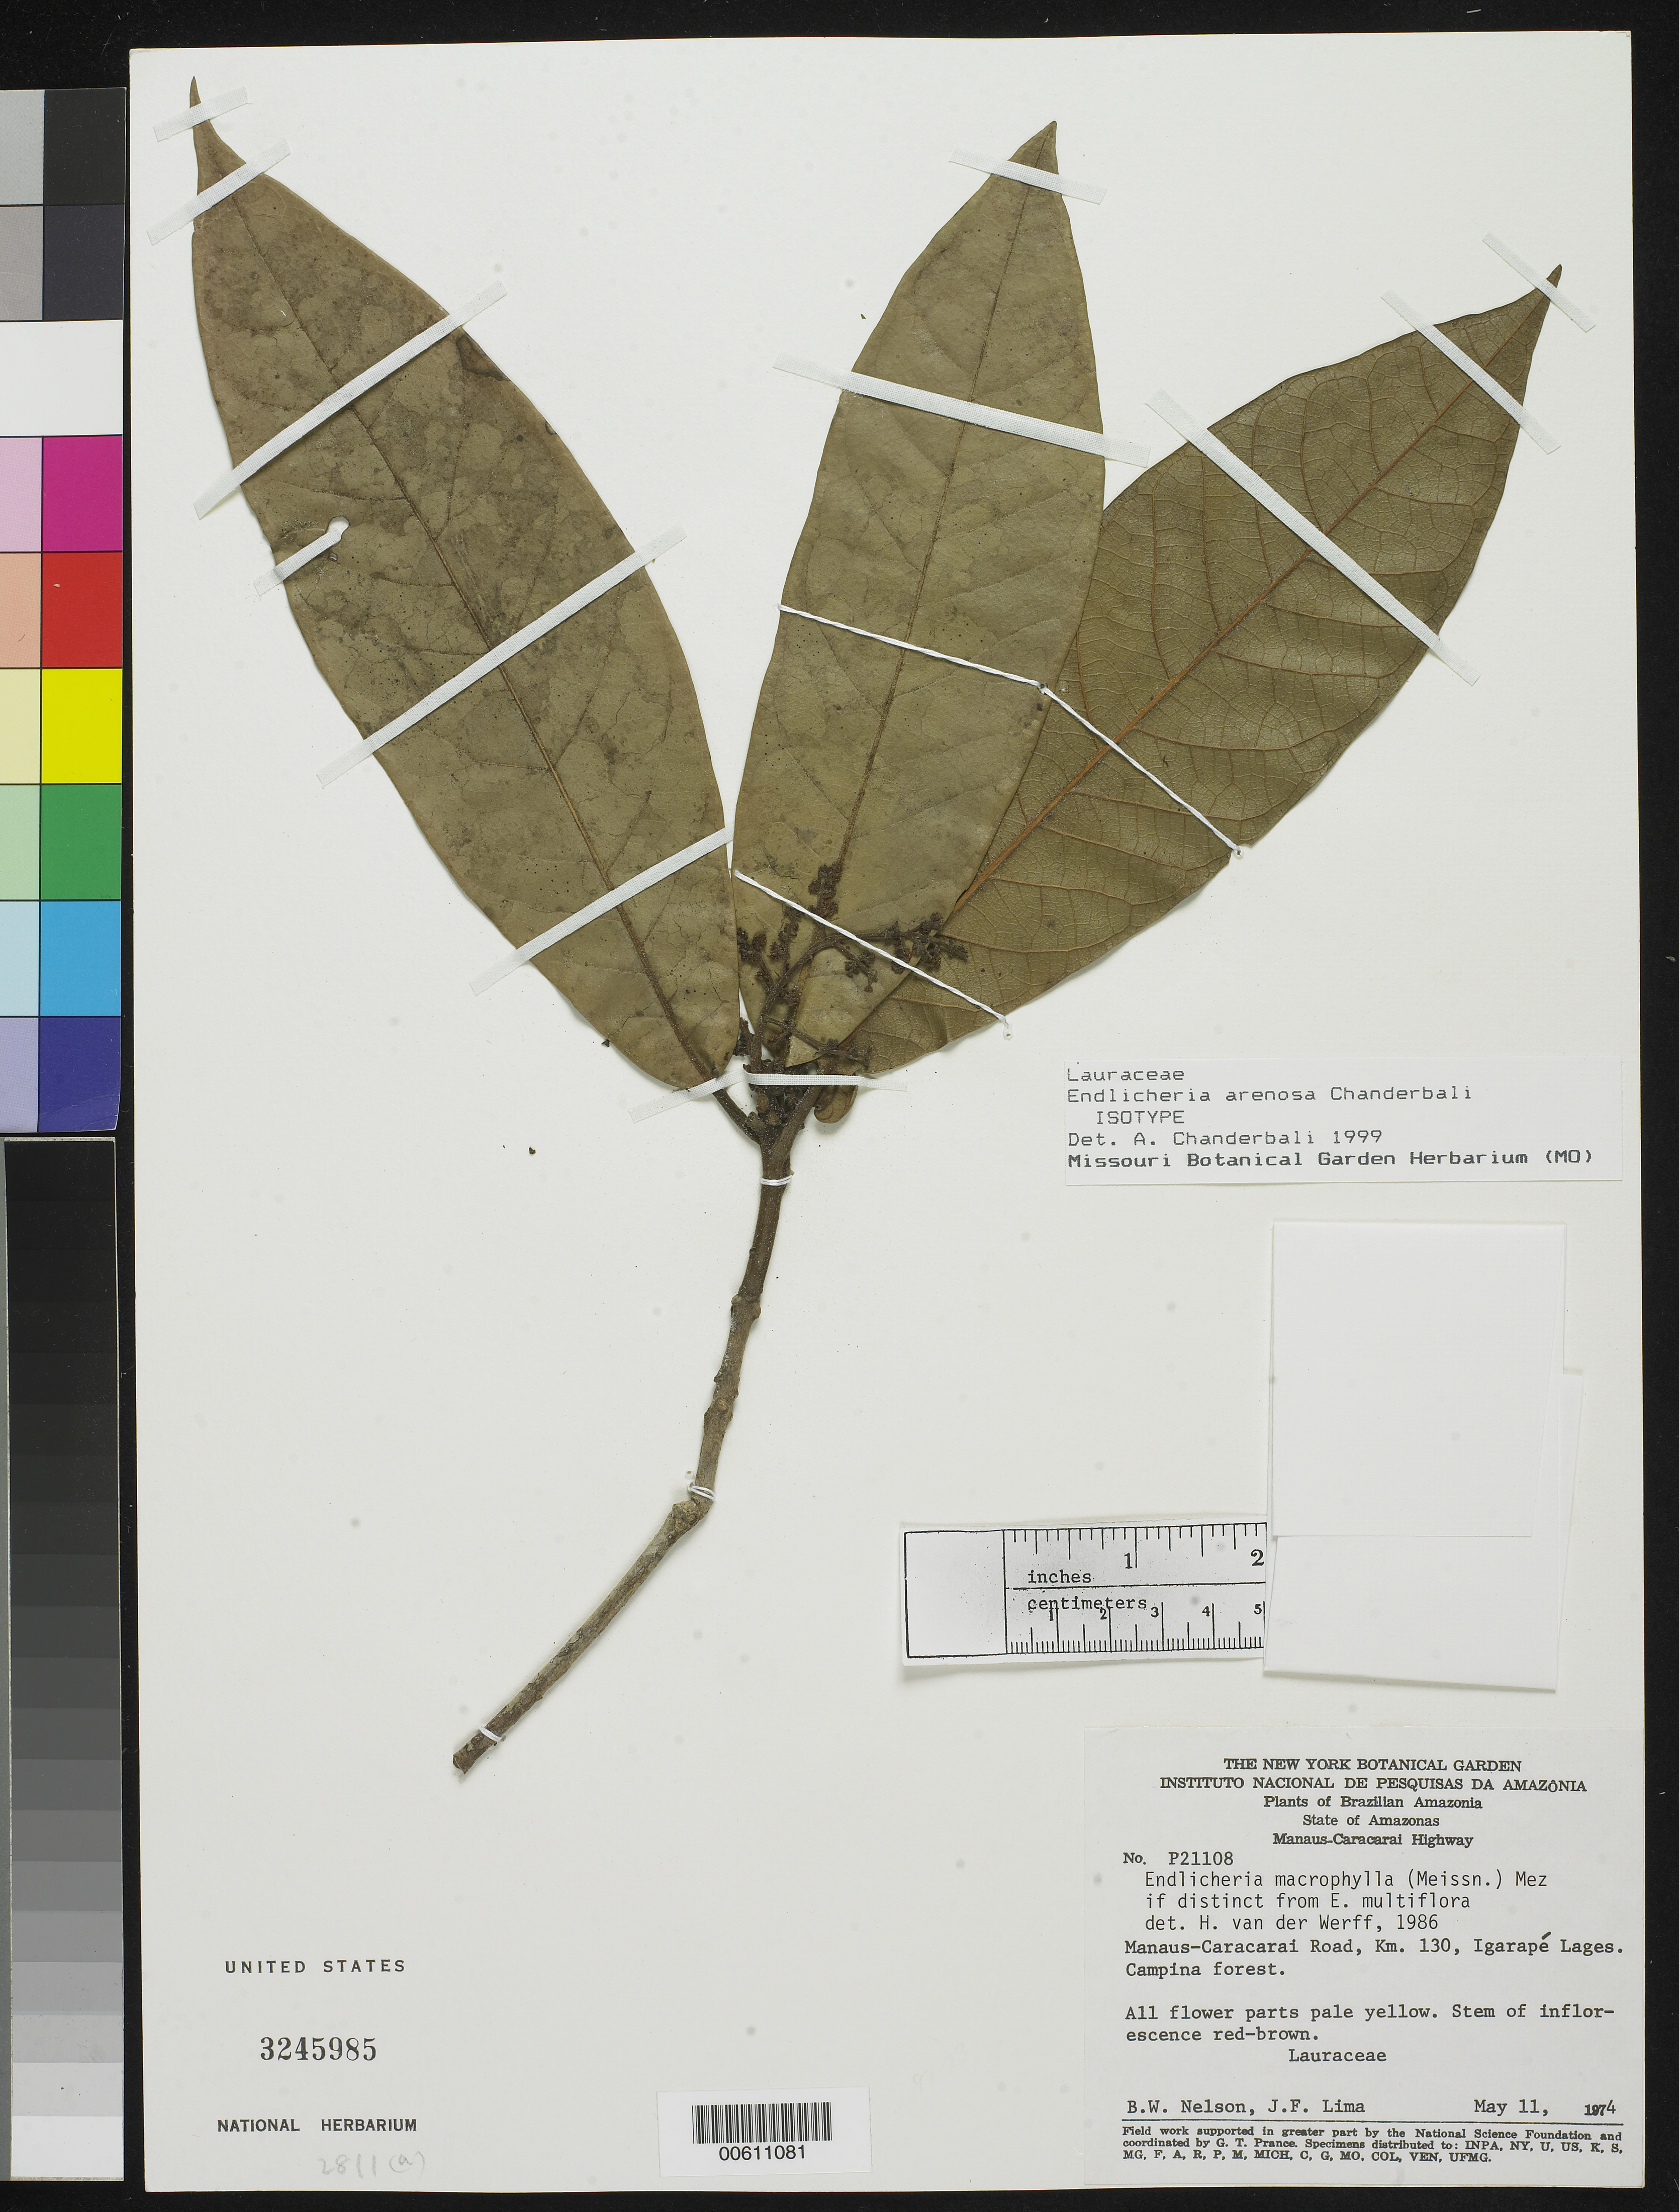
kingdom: Plantae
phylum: Tracheophyta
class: Magnoliopsida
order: Laurales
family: Lauraceae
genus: Endlicheria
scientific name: Endlicheria arenosa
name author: Chanderb.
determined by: Chanderbali, Andre Shashi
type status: Isotype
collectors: B. W. Nelson & J. F. Lima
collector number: P21108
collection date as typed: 11 May 1974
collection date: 1974-05-11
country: Brazil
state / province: Amazonas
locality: State of Amazonas, Manaus-Caracarai Highway. Manaus-Caracarai Road, Km. 130, Igarapé Lages.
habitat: Campina forest.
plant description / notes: Holotype at MO.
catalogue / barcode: US 3245985